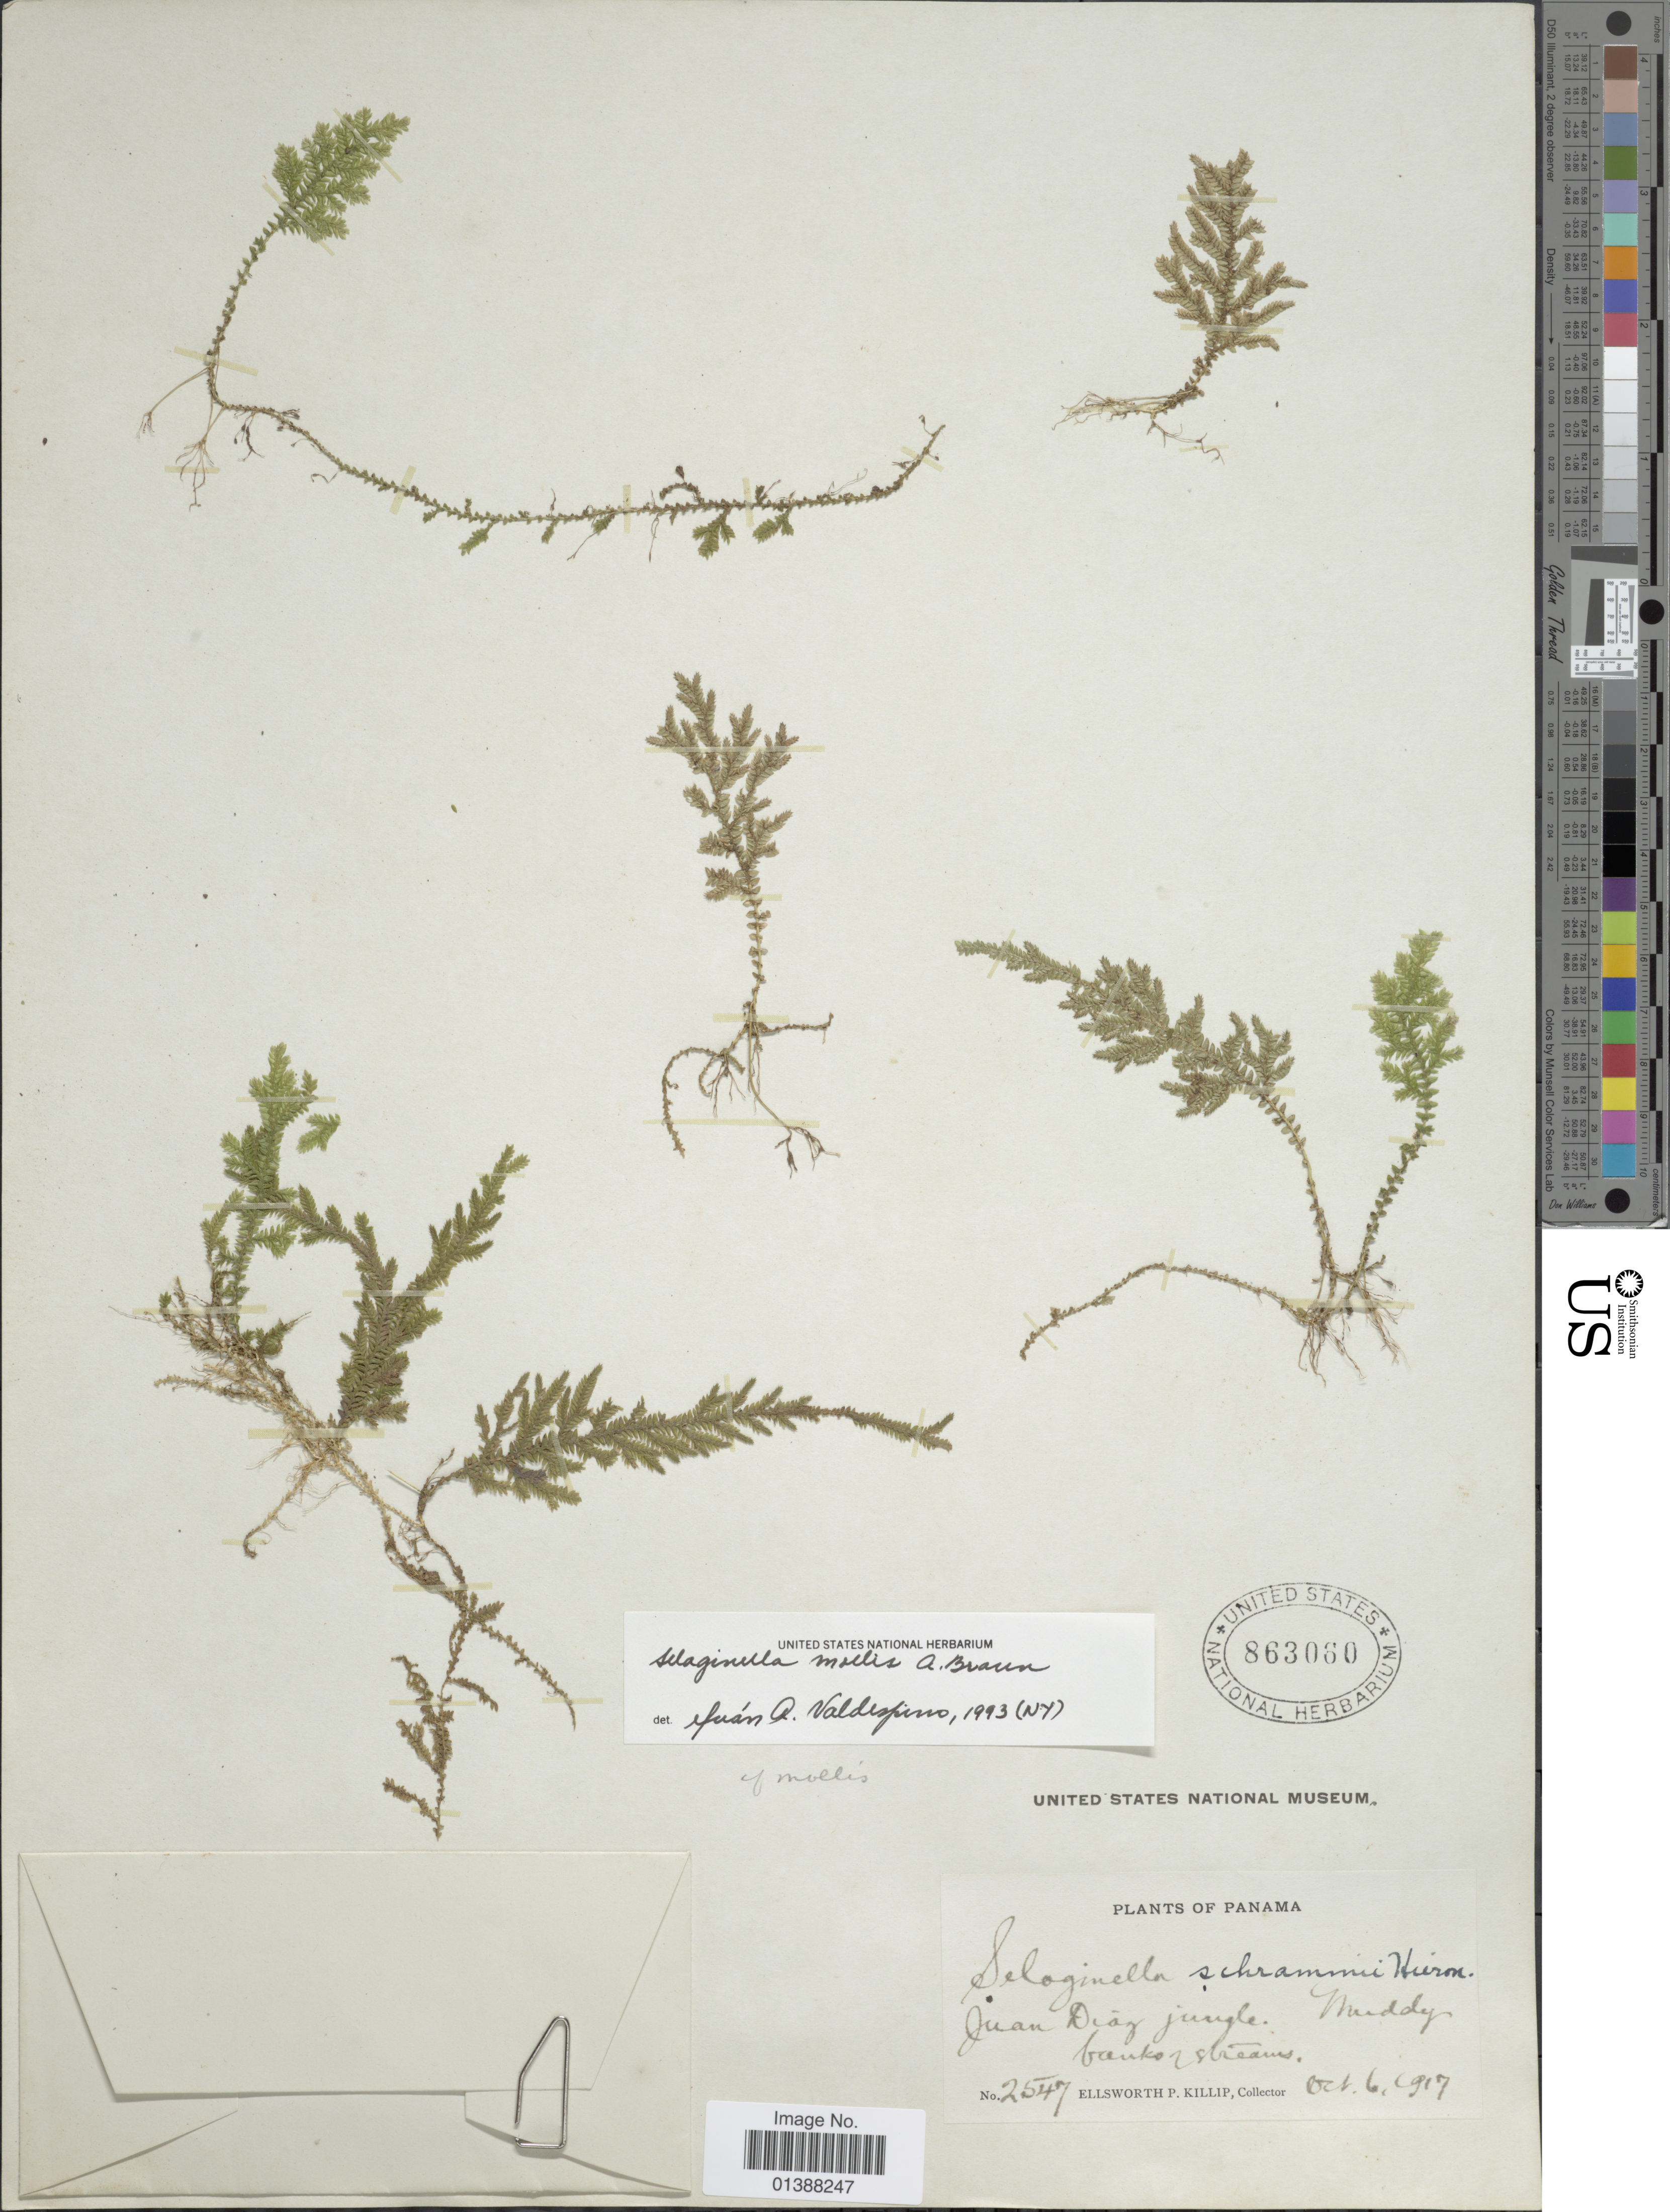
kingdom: Plantae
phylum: Tracheophyta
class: Lycopodiopsida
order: Selaginellales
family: Selaginellaceae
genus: Selaginella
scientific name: Selaginella mollis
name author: A. Braun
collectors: E. P. Killip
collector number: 2547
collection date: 1917-10-06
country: Panama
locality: Juan Diaz Jungle, Muddy banks streams.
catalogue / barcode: US 863060